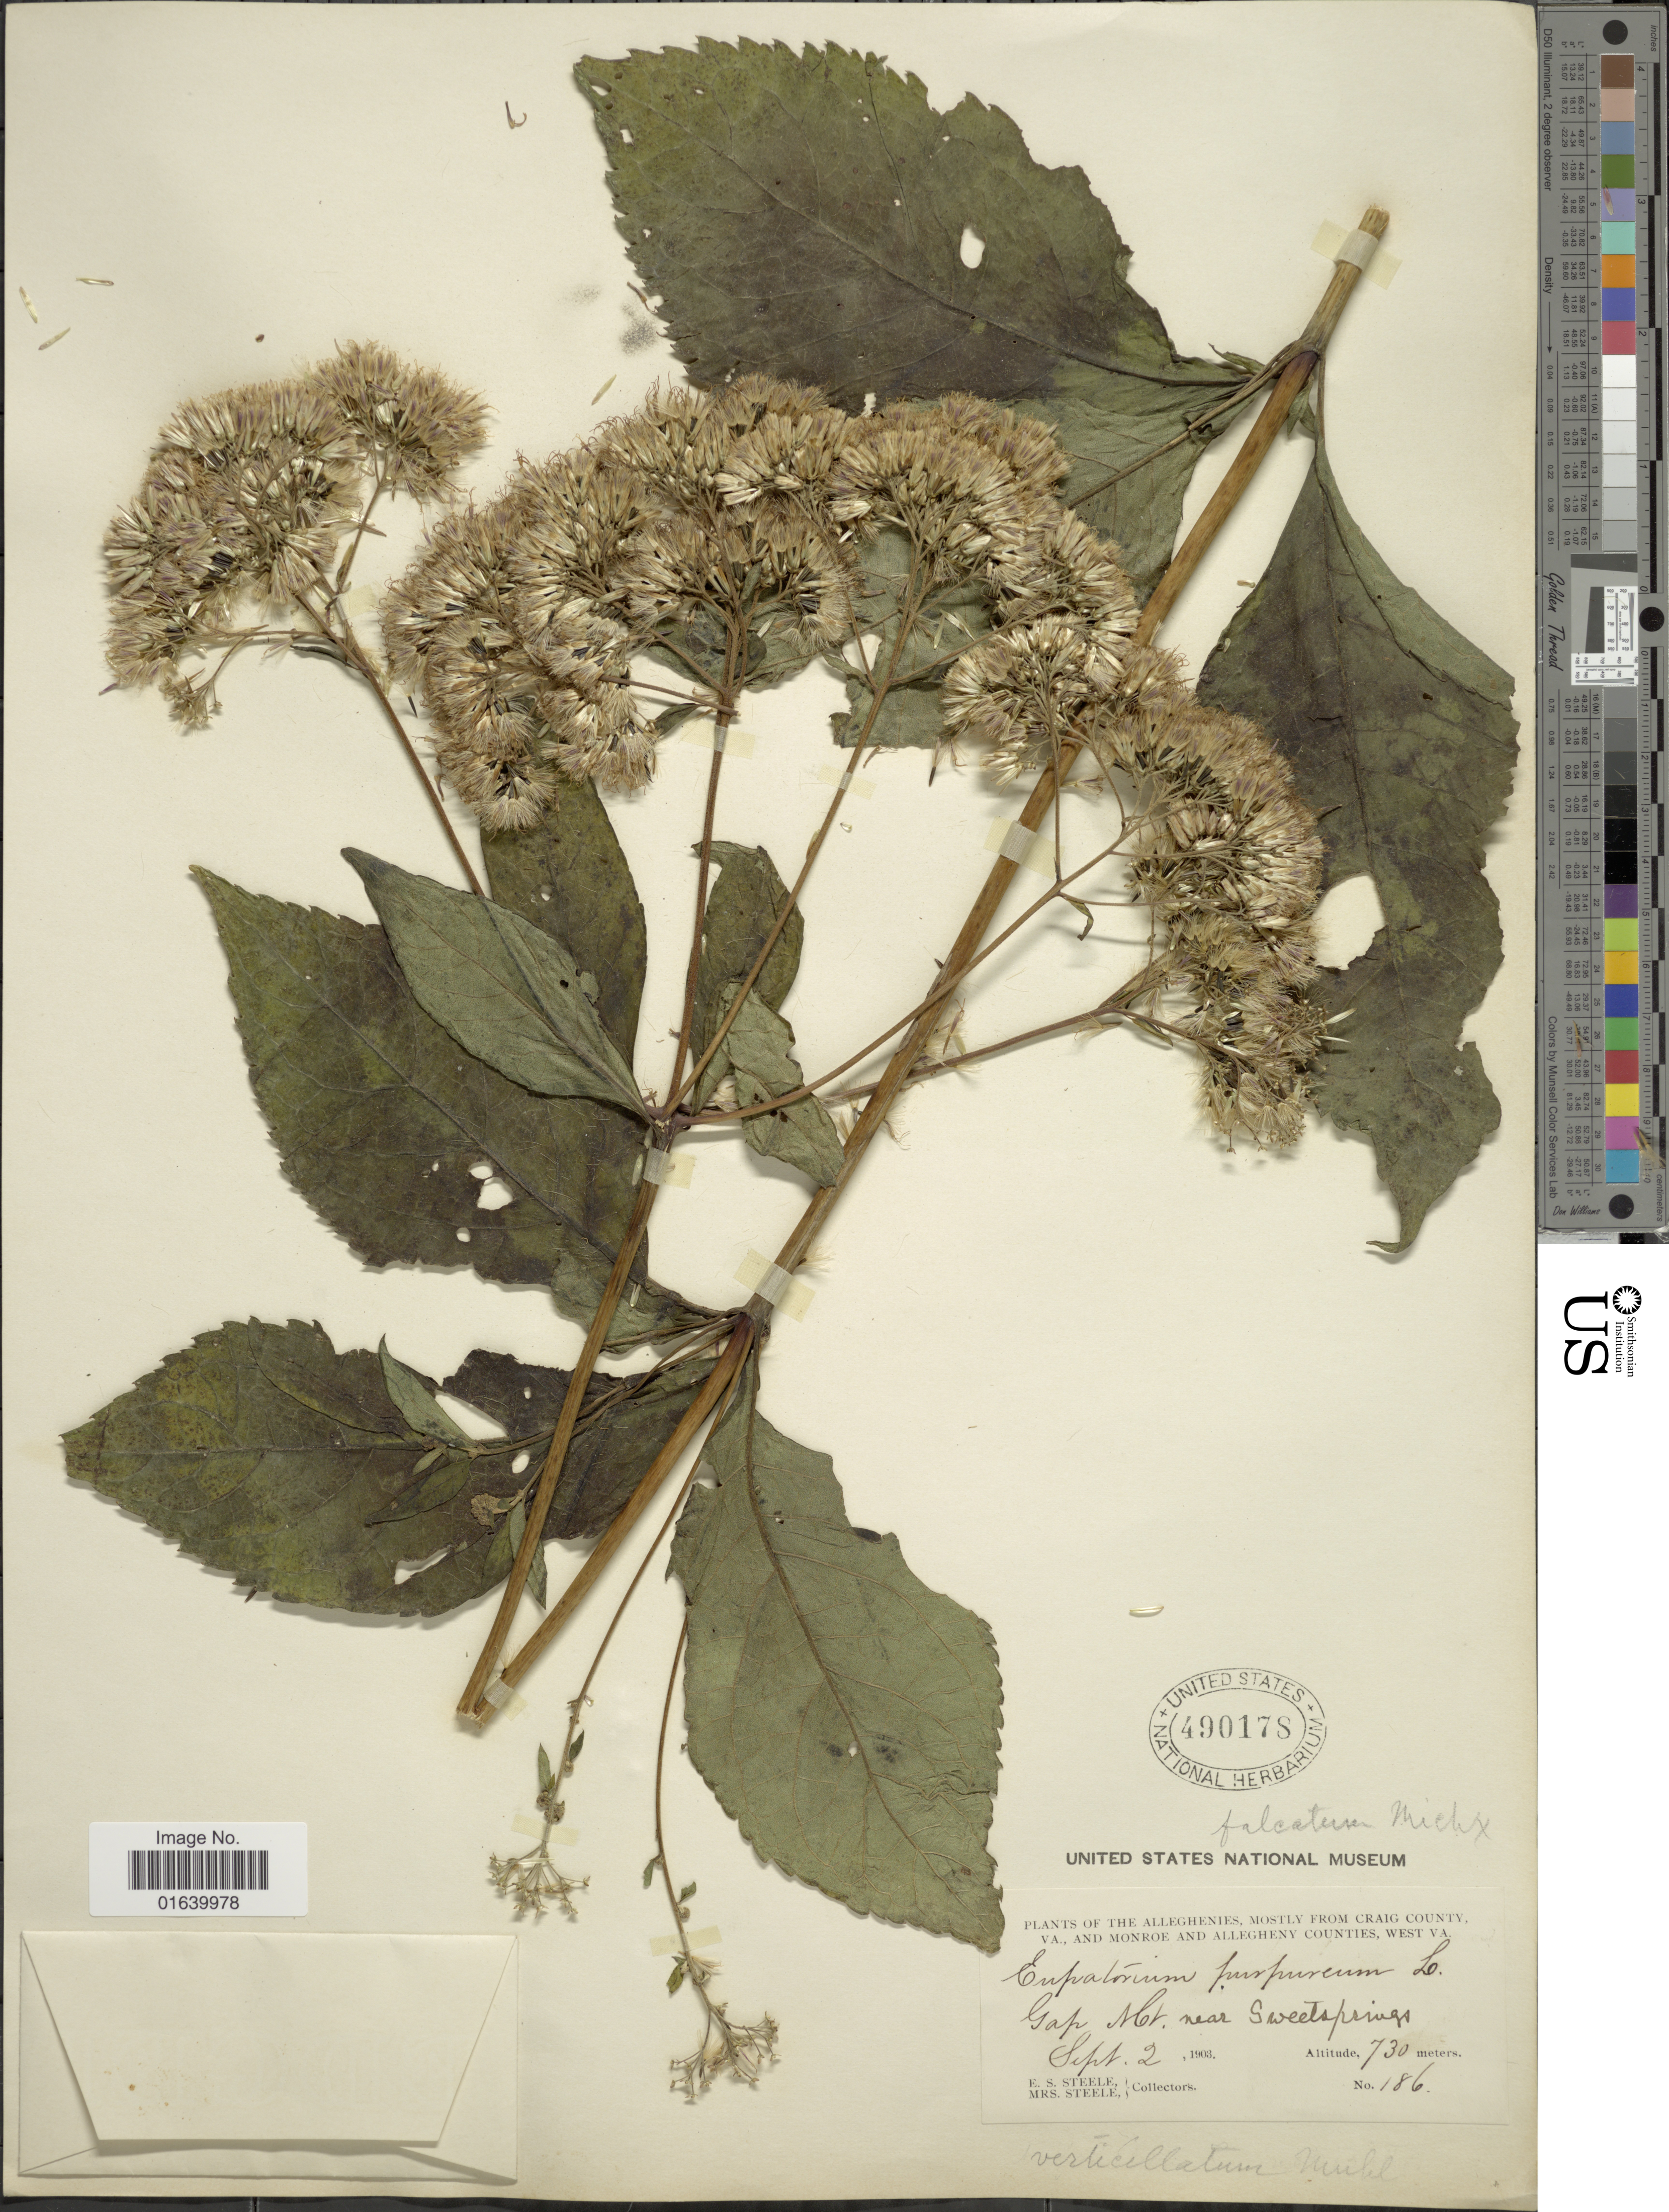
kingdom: Plantae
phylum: Tracheophyta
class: Magnoliopsida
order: Asterales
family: Asteraceae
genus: Eupatorium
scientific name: Eupatorium purpureum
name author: (L.) E.E. Lamont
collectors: E. Steele & Mrs. E. S. Steele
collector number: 186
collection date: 1903-09-02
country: United States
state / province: Virginia / West Virginia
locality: The Alleghenies, mostly from Craig County, Va. and Monroe, WVa. and Alleghenny Co, Va., Gap Mt, near Sweetsprings, WVa.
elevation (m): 730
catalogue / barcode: US 490178